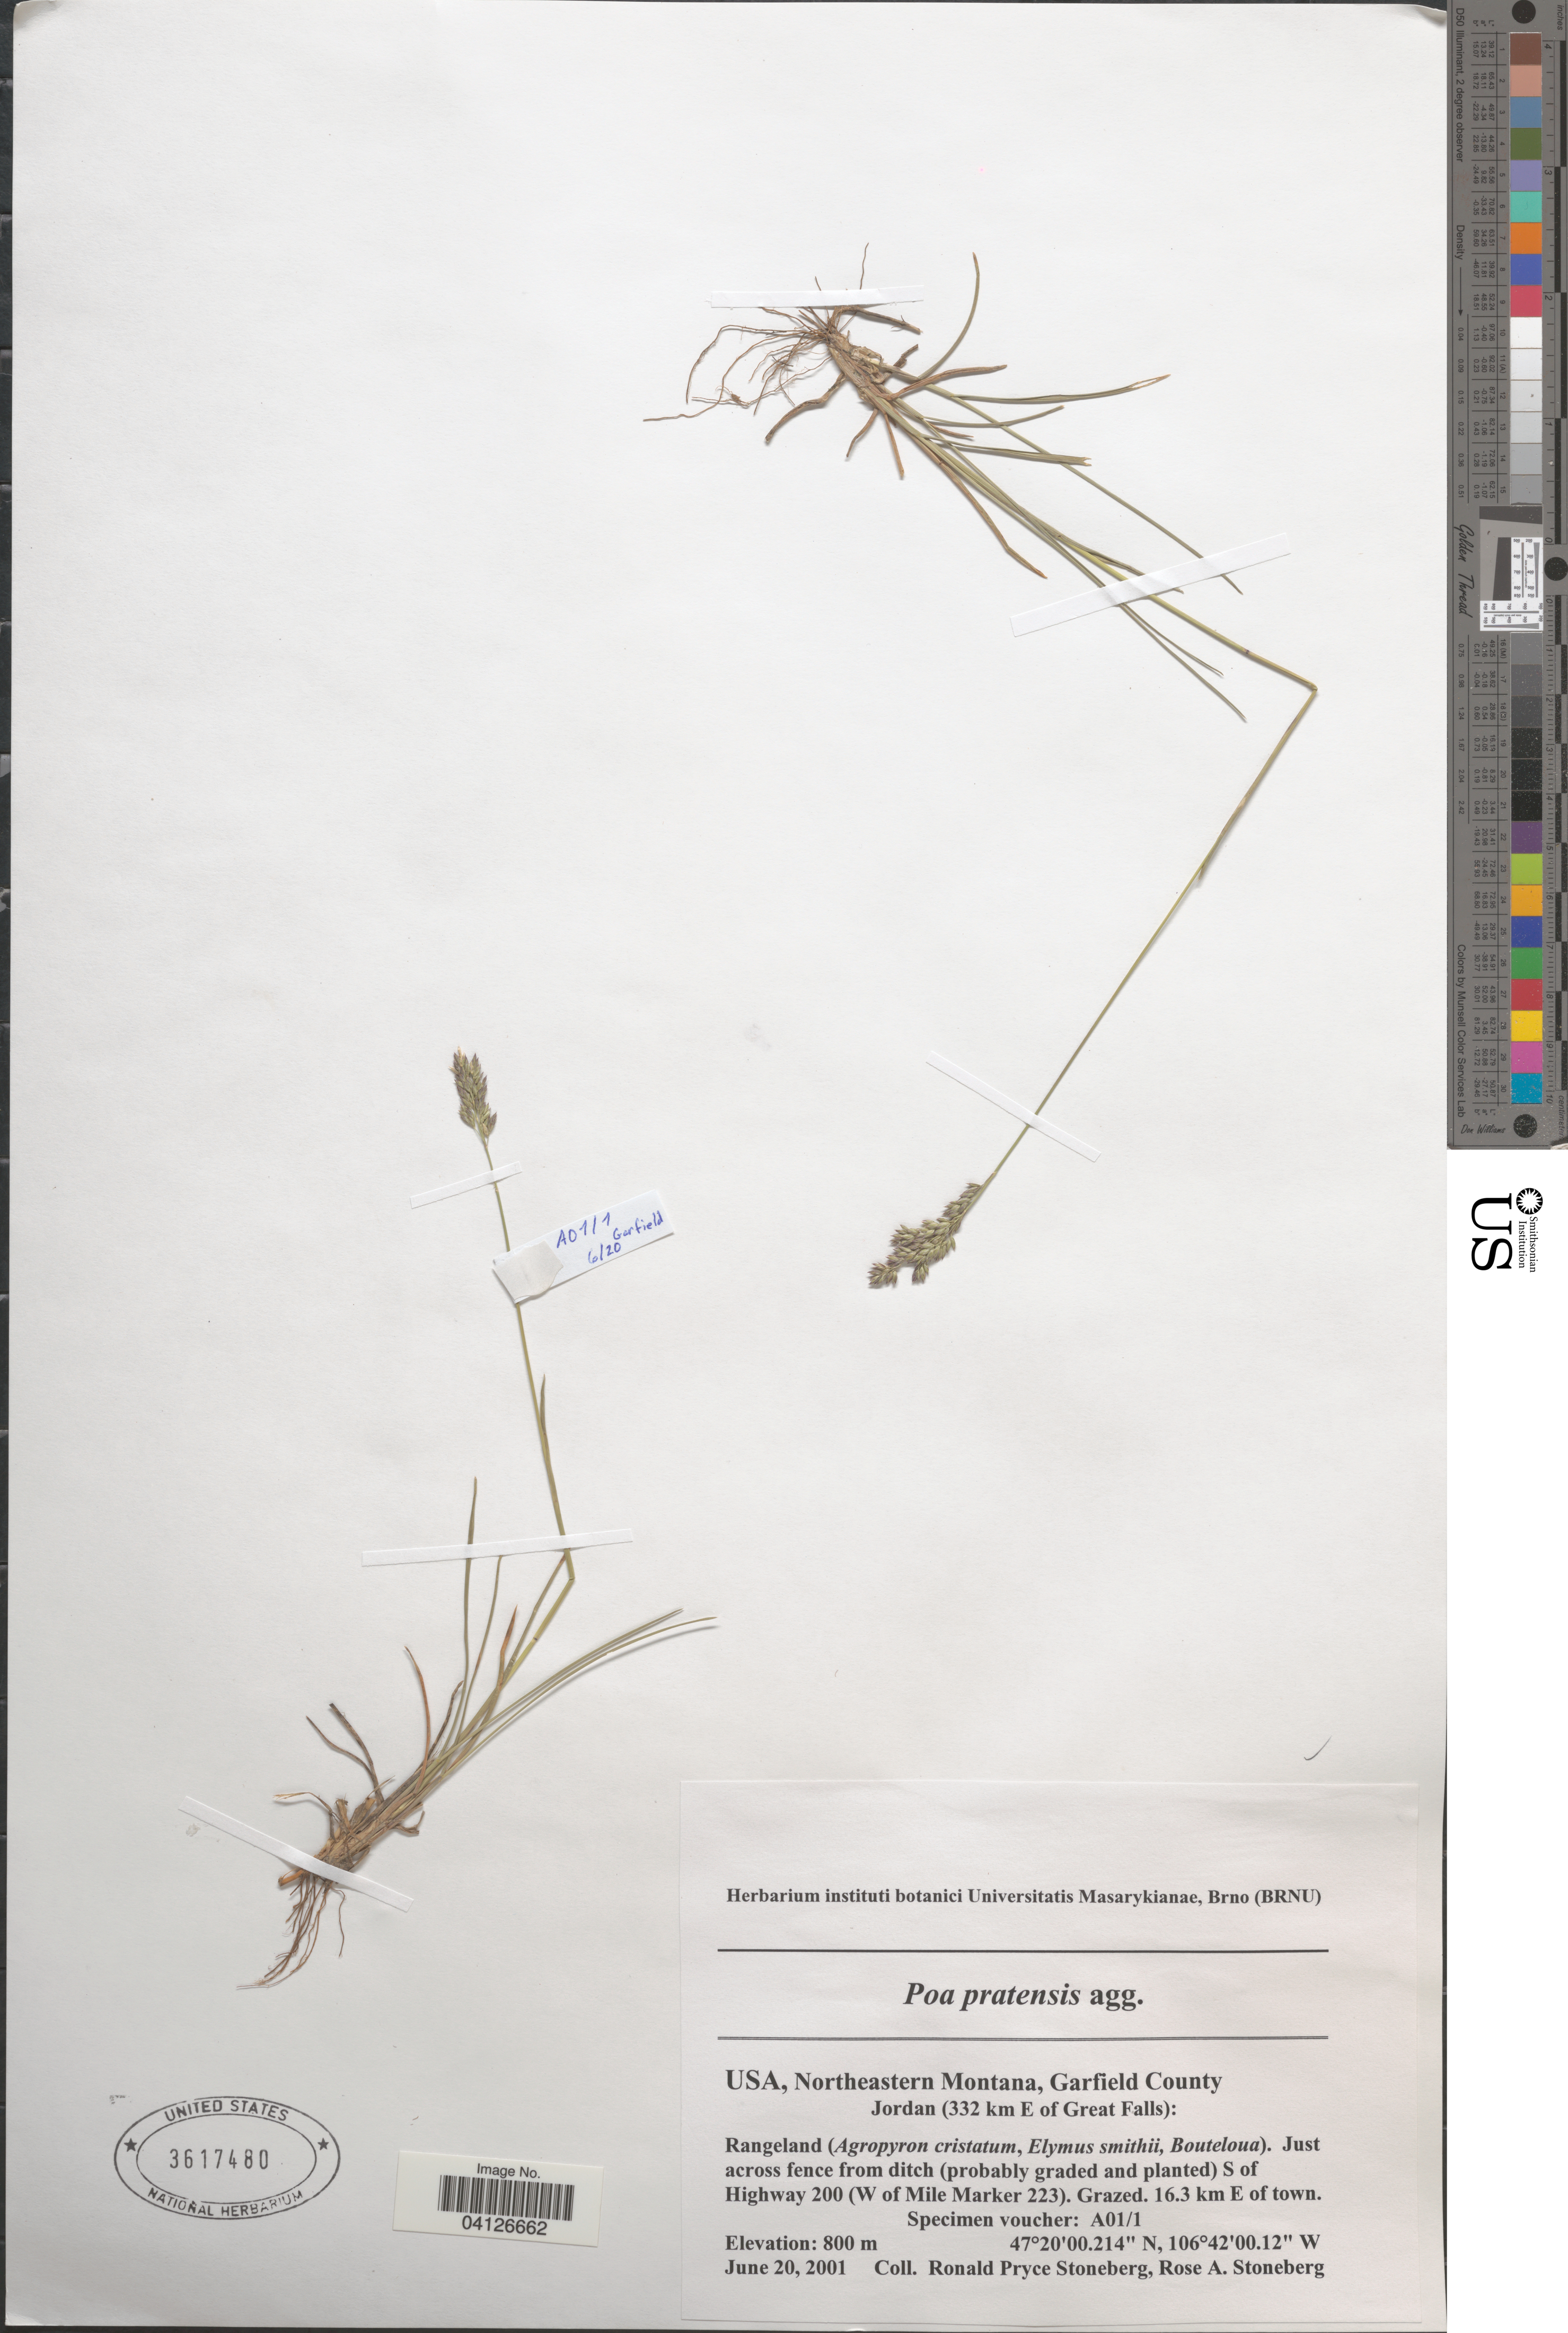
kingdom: Plantae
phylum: Tracheophyta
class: Liliopsida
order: Poales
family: Poaceae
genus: Poa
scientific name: Poa pratensis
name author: L.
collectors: R. Stoneberg & R. Stoneberg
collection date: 2001-06-20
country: United States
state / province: Montana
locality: Northeastern Montana, Garfield County. Jordan (332 km E of Great Falls). S of Highway 200 (W of Mile Marker 223). 16.3 km E of town.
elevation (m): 800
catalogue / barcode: US 3617480